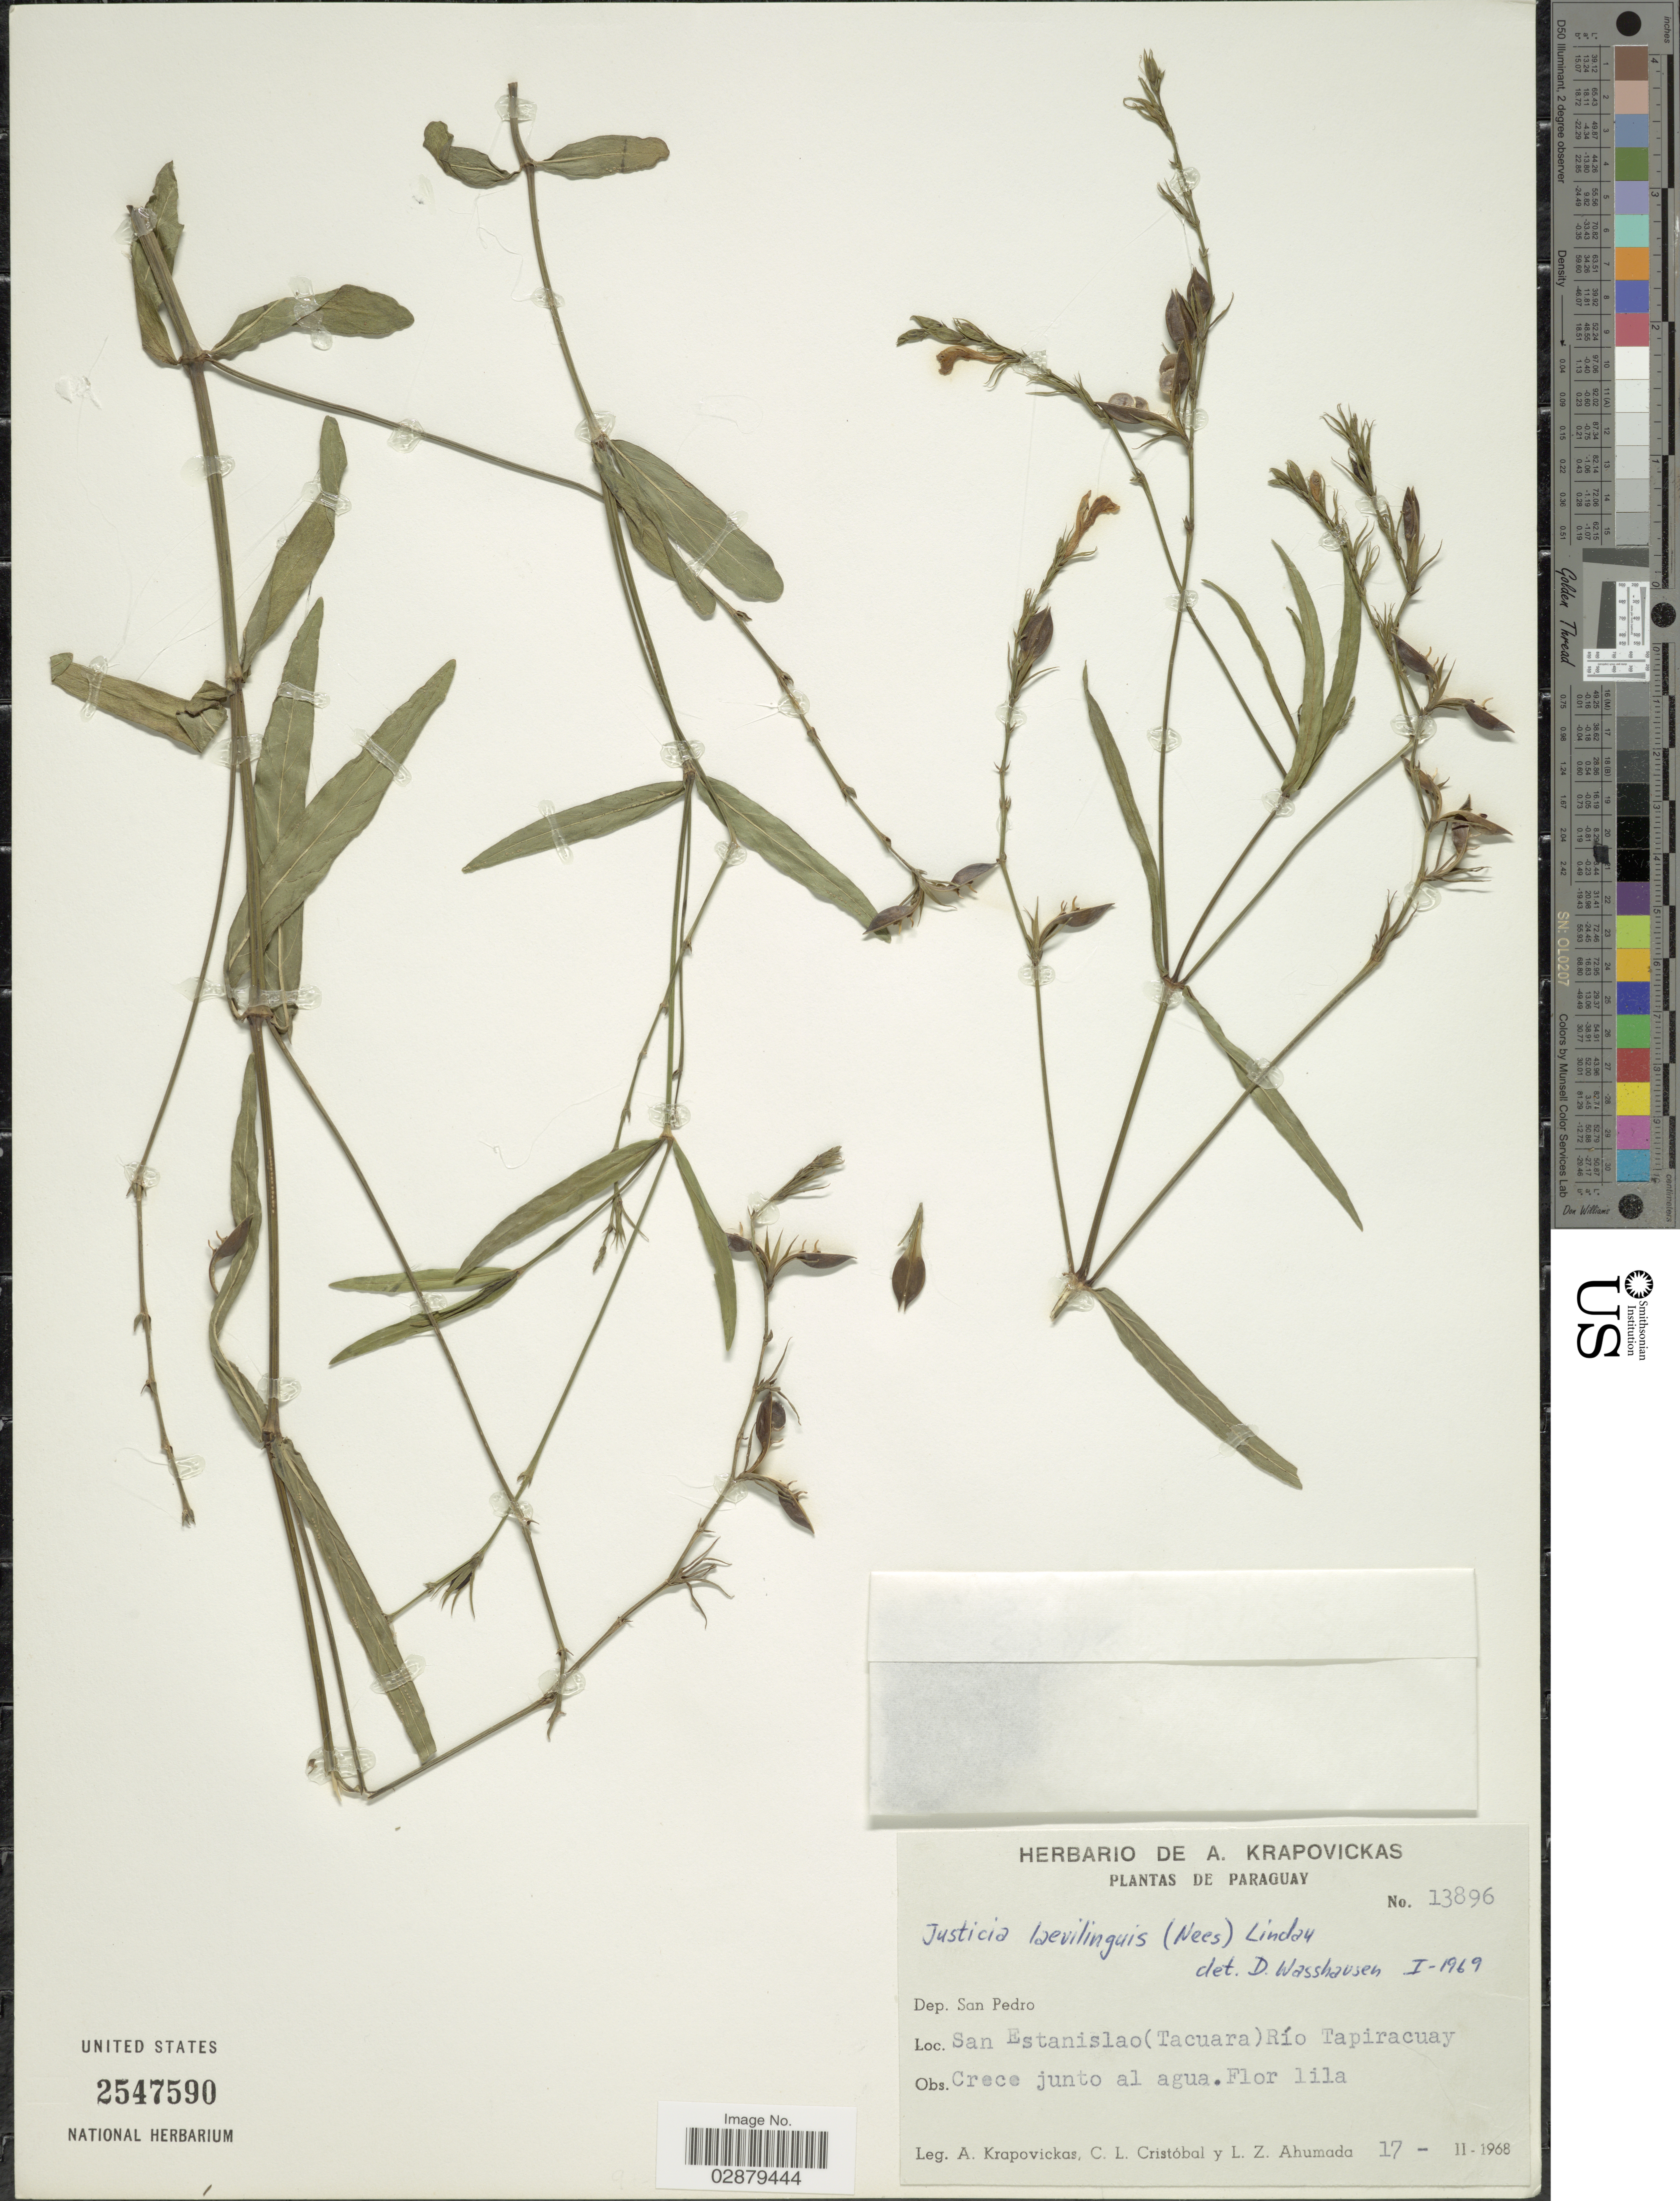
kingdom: Plantae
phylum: Tracheophyta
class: Magnoliopsida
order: Lamiales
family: Acanthaceae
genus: Justicia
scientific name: Justicia laevilinguis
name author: (Nees) Lindau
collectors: A. Krapovickas, C. L. Cristóbal & L. Ahumada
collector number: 13896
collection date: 1968-02-17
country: Paraguay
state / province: San Pedro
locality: Dep. San Pedro. San Estanislao (Tacuara) Río Tapiracuay.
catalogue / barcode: US 2547590